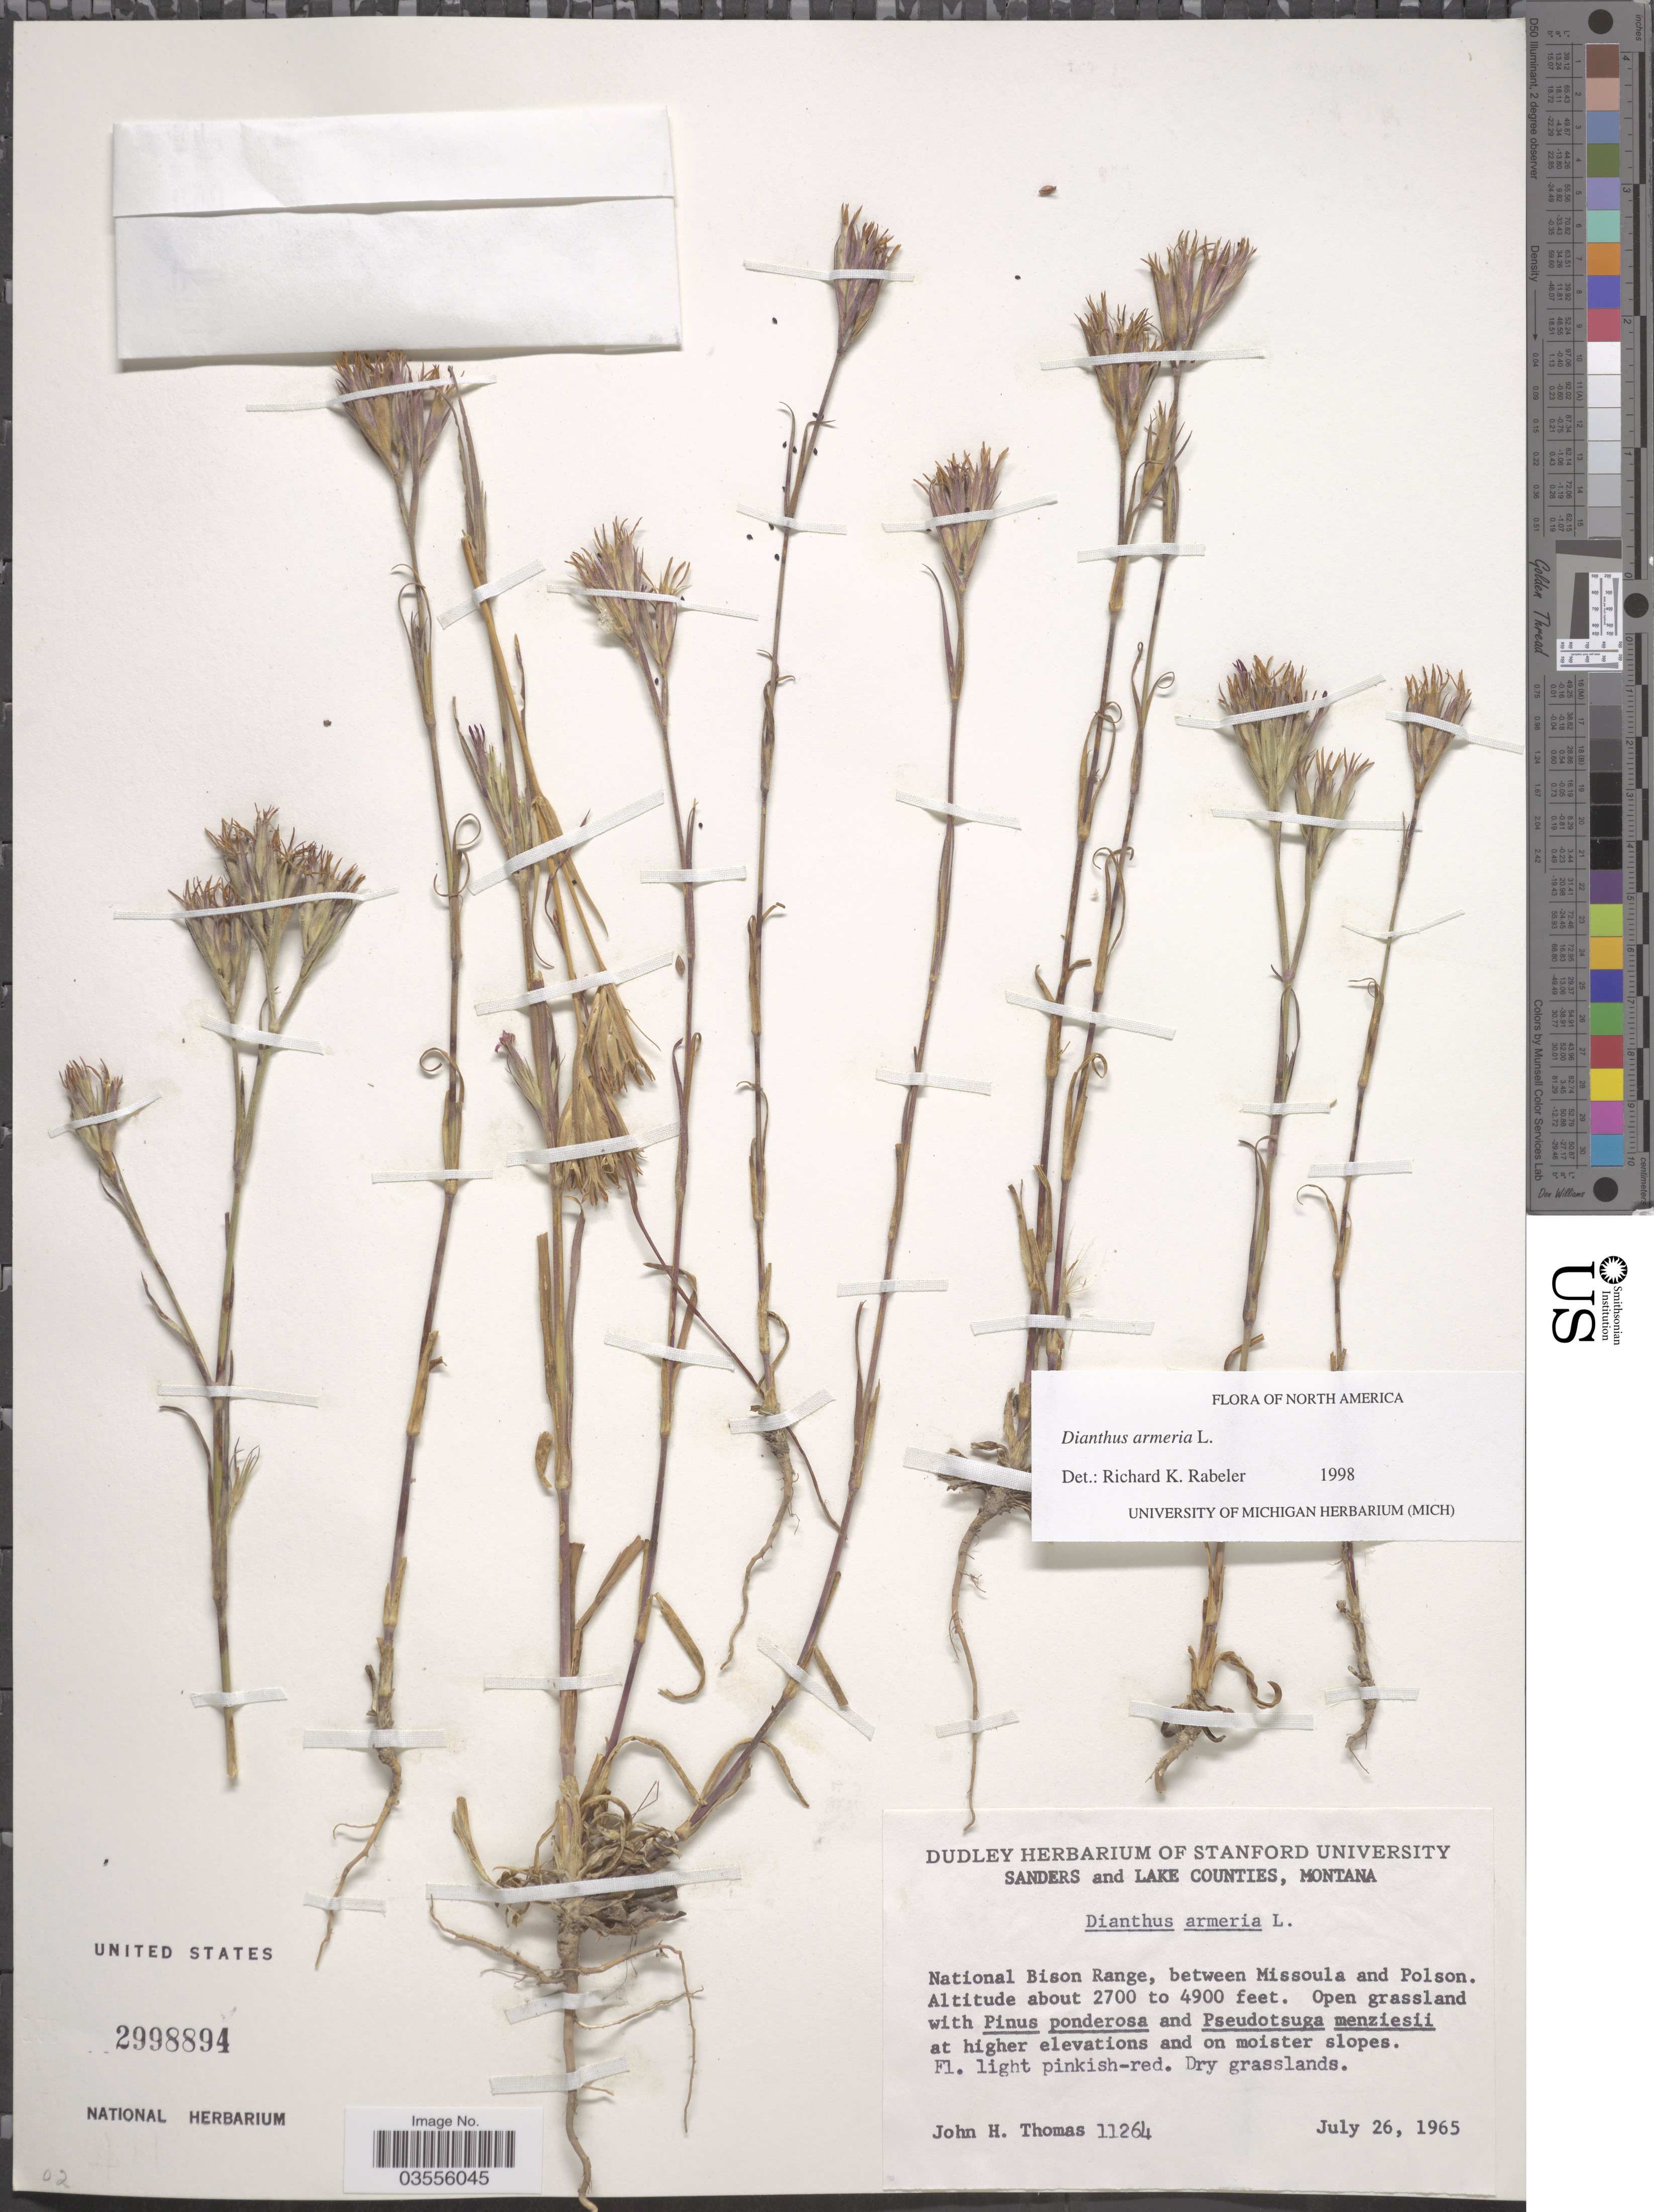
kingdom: Plantae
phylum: Tracheophyta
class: Magnoliopsida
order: Caryophyllales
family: Caryophyllaceae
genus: Dianthus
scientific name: Dianthus armeria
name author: L.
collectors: J. H. Thomas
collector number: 11264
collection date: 1965-07-26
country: United States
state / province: Montana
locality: Sanders and Lake Counties. National Bison Range, between Missoula and Polson.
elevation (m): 823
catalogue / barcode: US 2998894